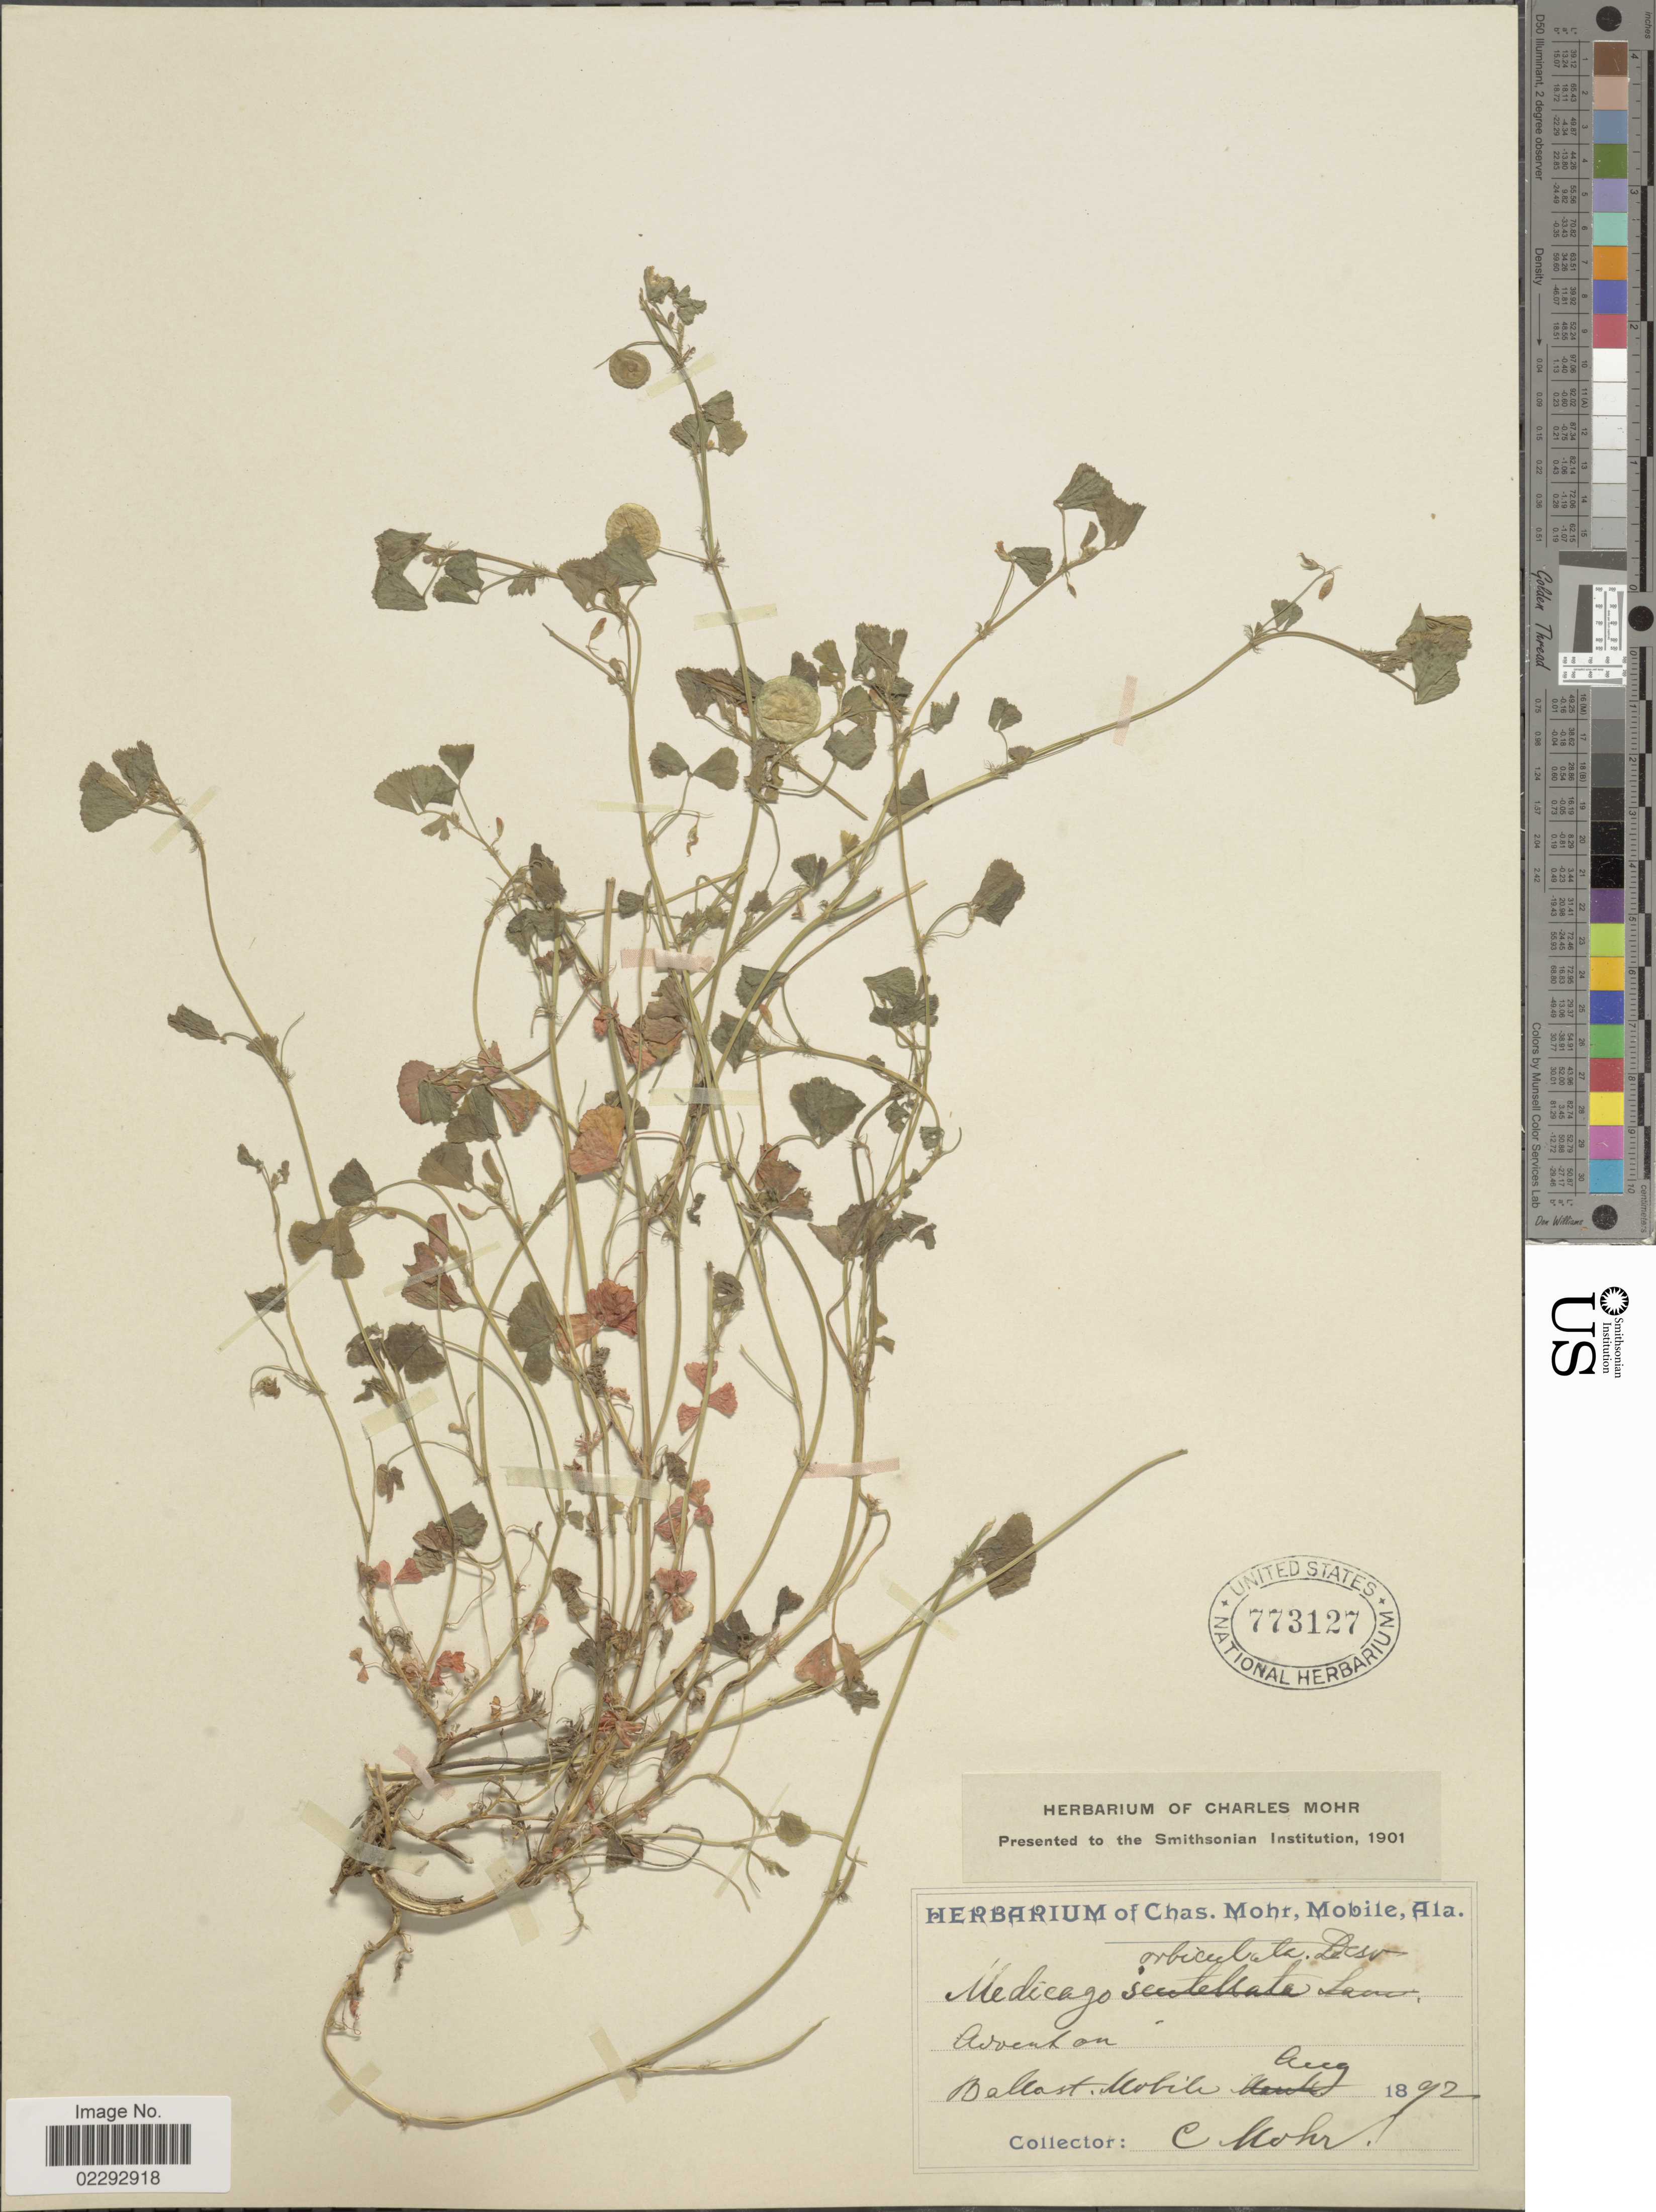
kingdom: Plantae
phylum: Tracheophyta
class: Magnoliopsida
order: Fabales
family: Fabaceae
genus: Medicago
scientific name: Medicago orbicularis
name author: (L.) Bartal.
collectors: Mohr, C. T. (herbarium)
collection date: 1892-08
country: United States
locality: Ballast.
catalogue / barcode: US 773127